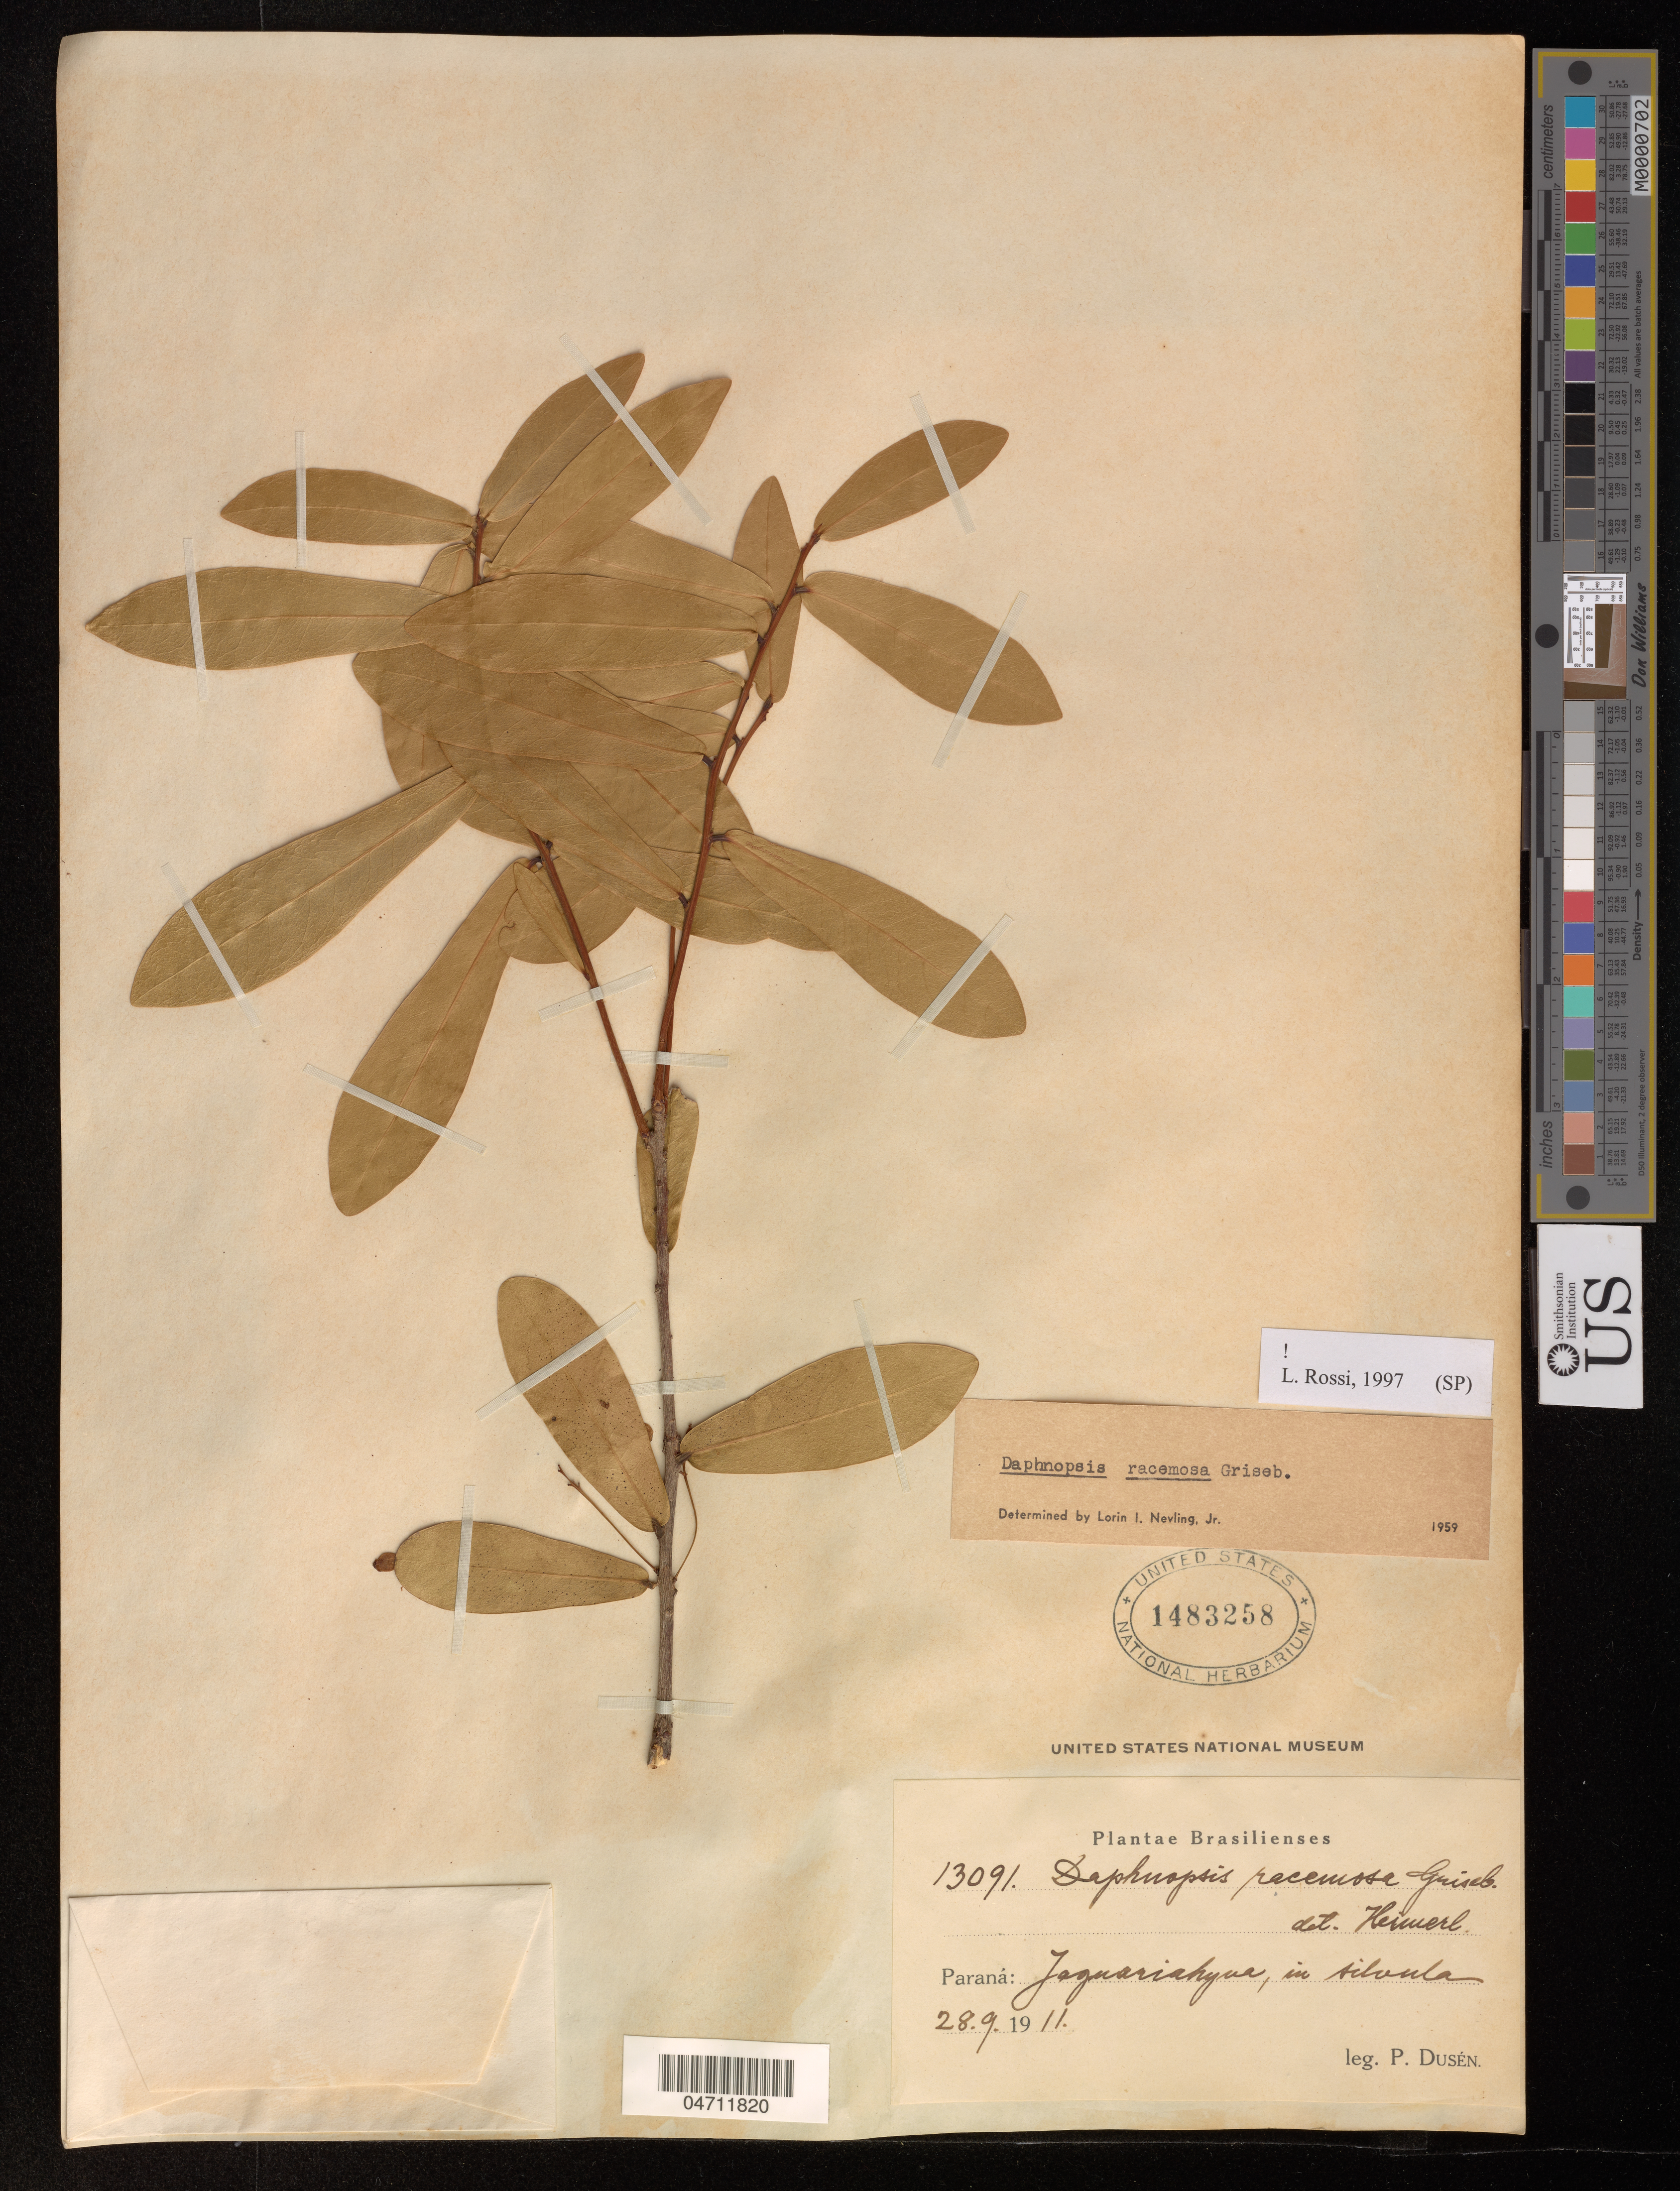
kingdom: Plantae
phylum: Tracheophyta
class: Magnoliopsida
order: Malvales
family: Thymelaeaceae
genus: Daphnopsis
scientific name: Daphnopsis racemosa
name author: Griseb.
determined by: Rossi, L.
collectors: P. Dusén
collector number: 13091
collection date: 1911-09-28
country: Brazil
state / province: Paraná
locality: Jaguariahyva, in paludosis.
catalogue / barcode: US 1483258